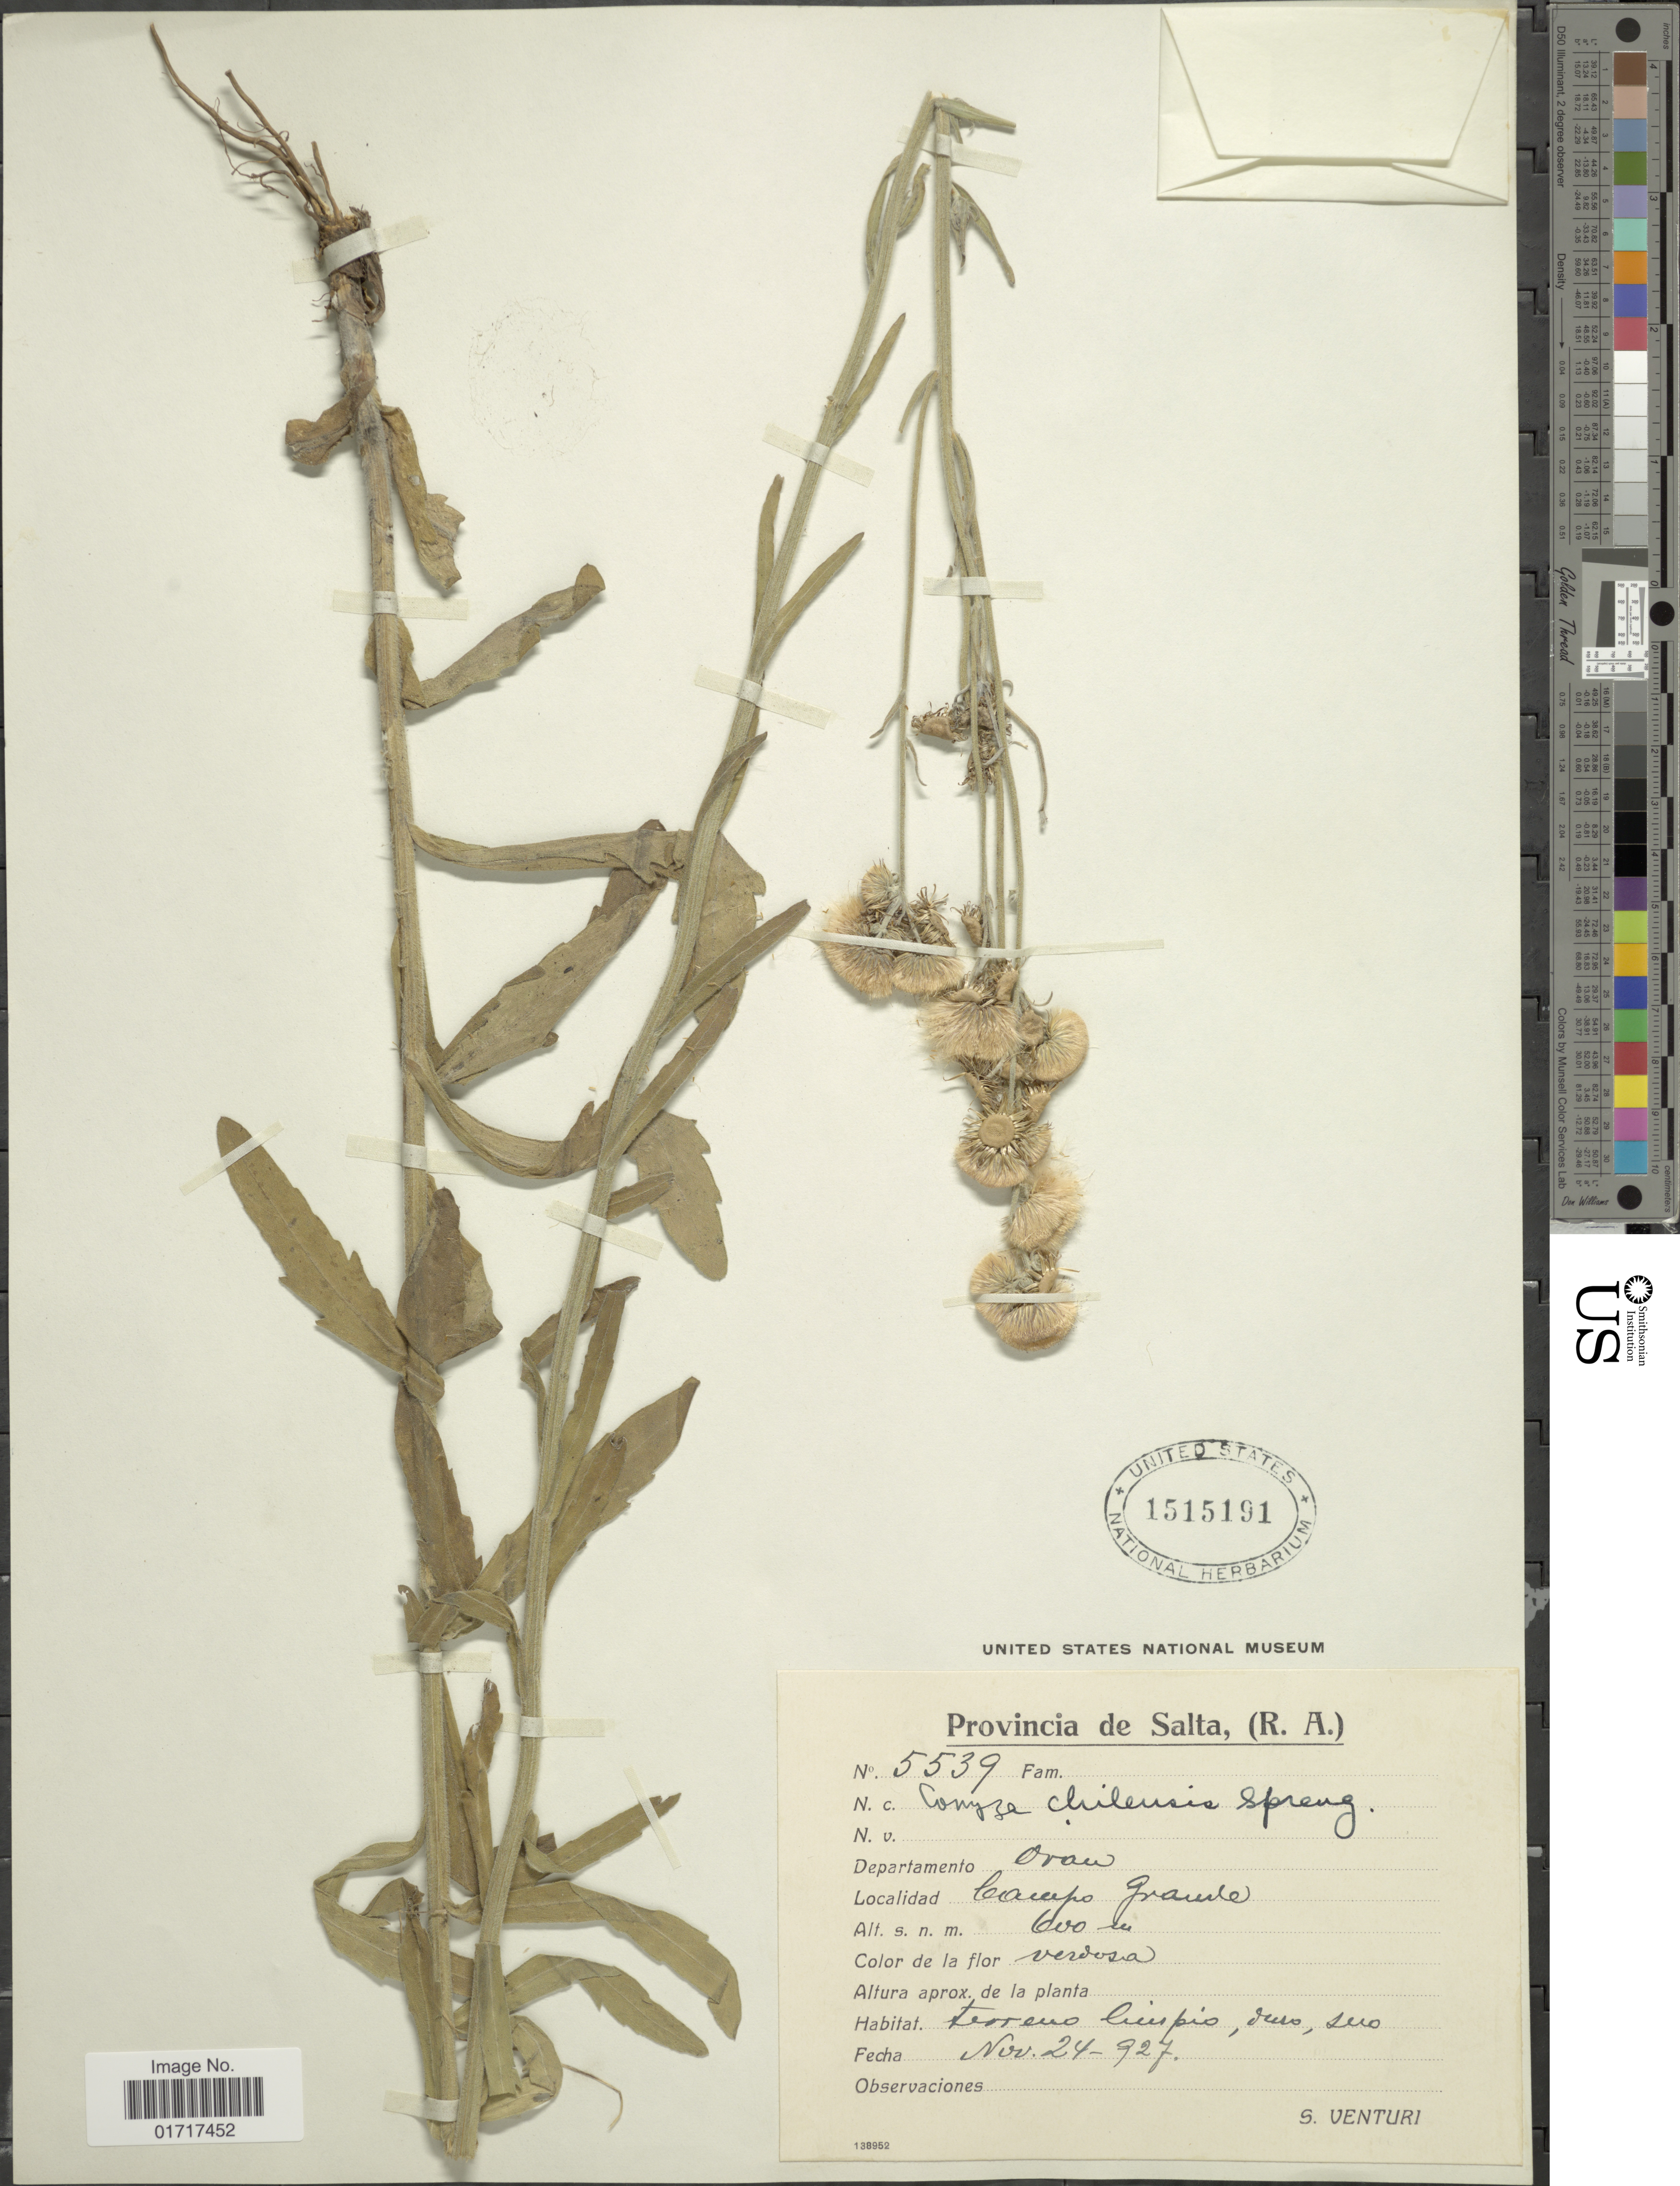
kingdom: Plantae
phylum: Tracheophyta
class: Magnoliopsida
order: Asterales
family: Asteraceae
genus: Conyza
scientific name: Conyza primulaefolia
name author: (Lam.) Cuatrec. & Lourteig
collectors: S. Venturi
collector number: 5539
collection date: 1927-11-24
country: Argentina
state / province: Salta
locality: Provincia de Salta, (R.A.). Campo Grande.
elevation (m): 600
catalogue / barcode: US 1515191